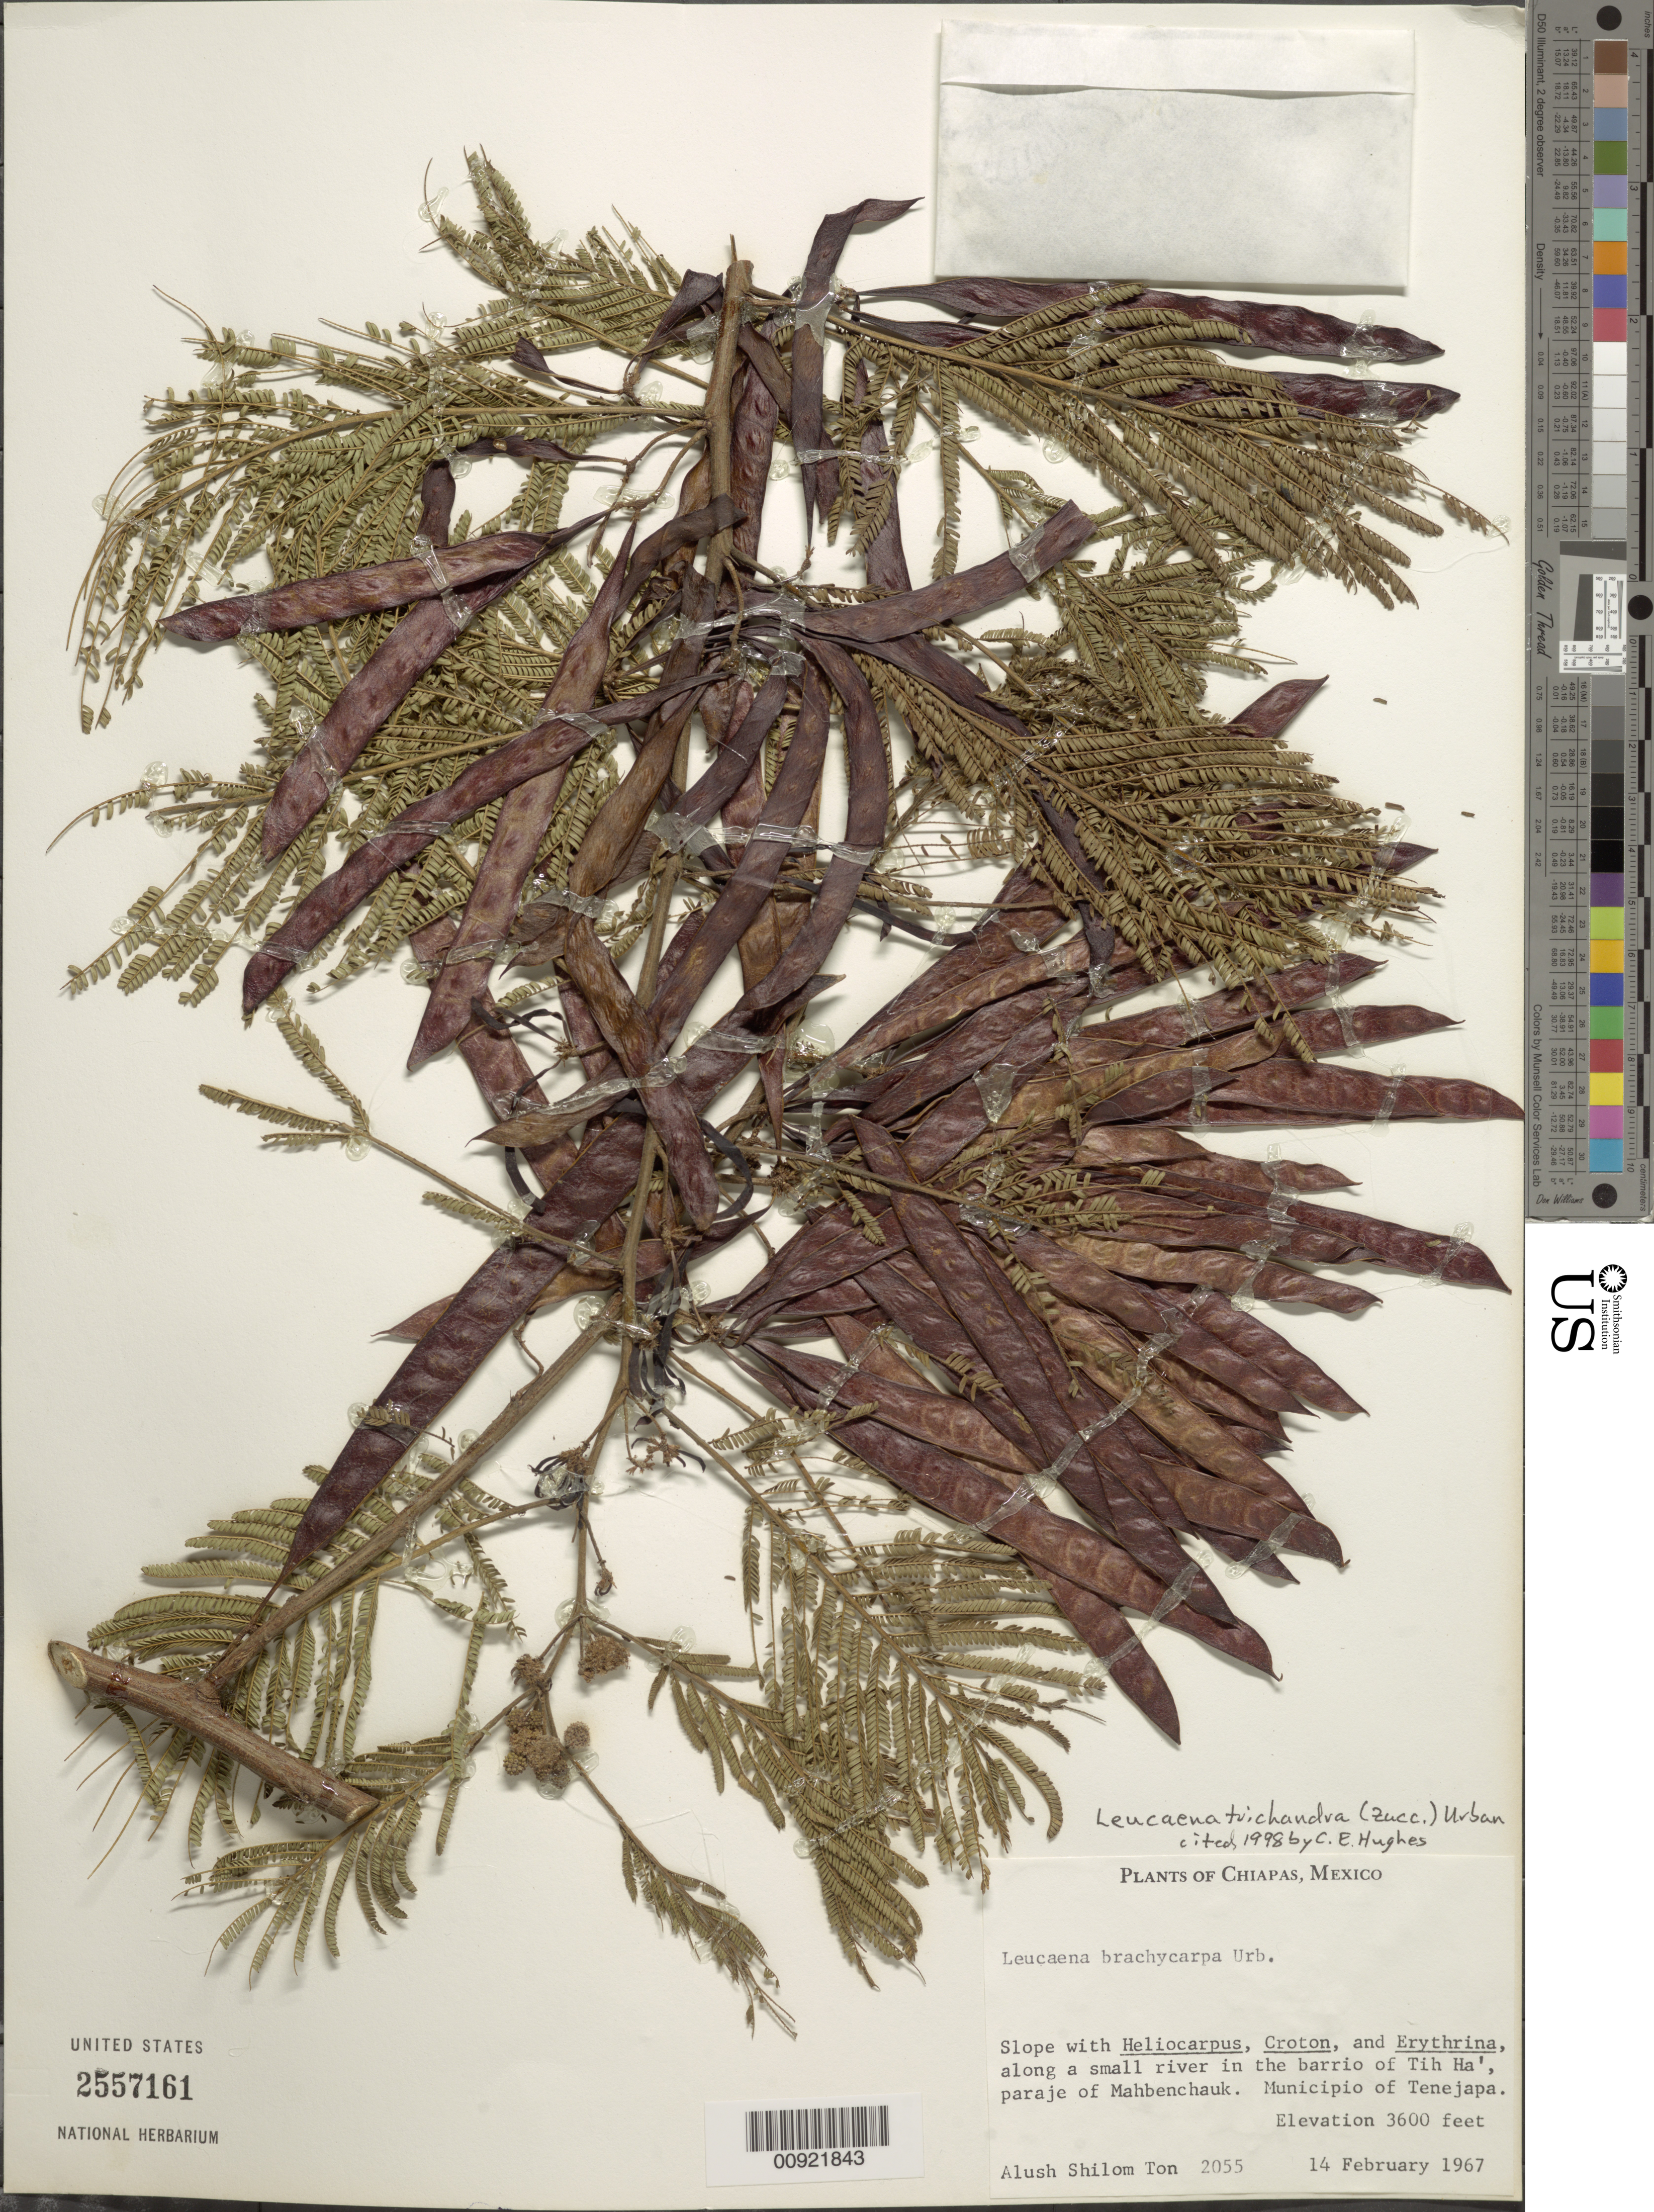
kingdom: Plantae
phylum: Tracheophyta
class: Magnoliopsida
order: Fabales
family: Fabaceae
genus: Leucaena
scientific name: Leucaena trichandra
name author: (Zucc.) Urb.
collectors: A. Shilom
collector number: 2055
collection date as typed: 14 Feb 1967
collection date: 1967-02-14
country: Mexico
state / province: Chiapas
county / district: Tenejapa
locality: Along a small river in the barrio of Tih Ha', paraje of Mahbenchauk. Municipio of Tenejapa, Chiapas.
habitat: Slope with Heliocarpus, Croton, and Erythrina, along a small river.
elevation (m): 1097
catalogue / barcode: US 2557161